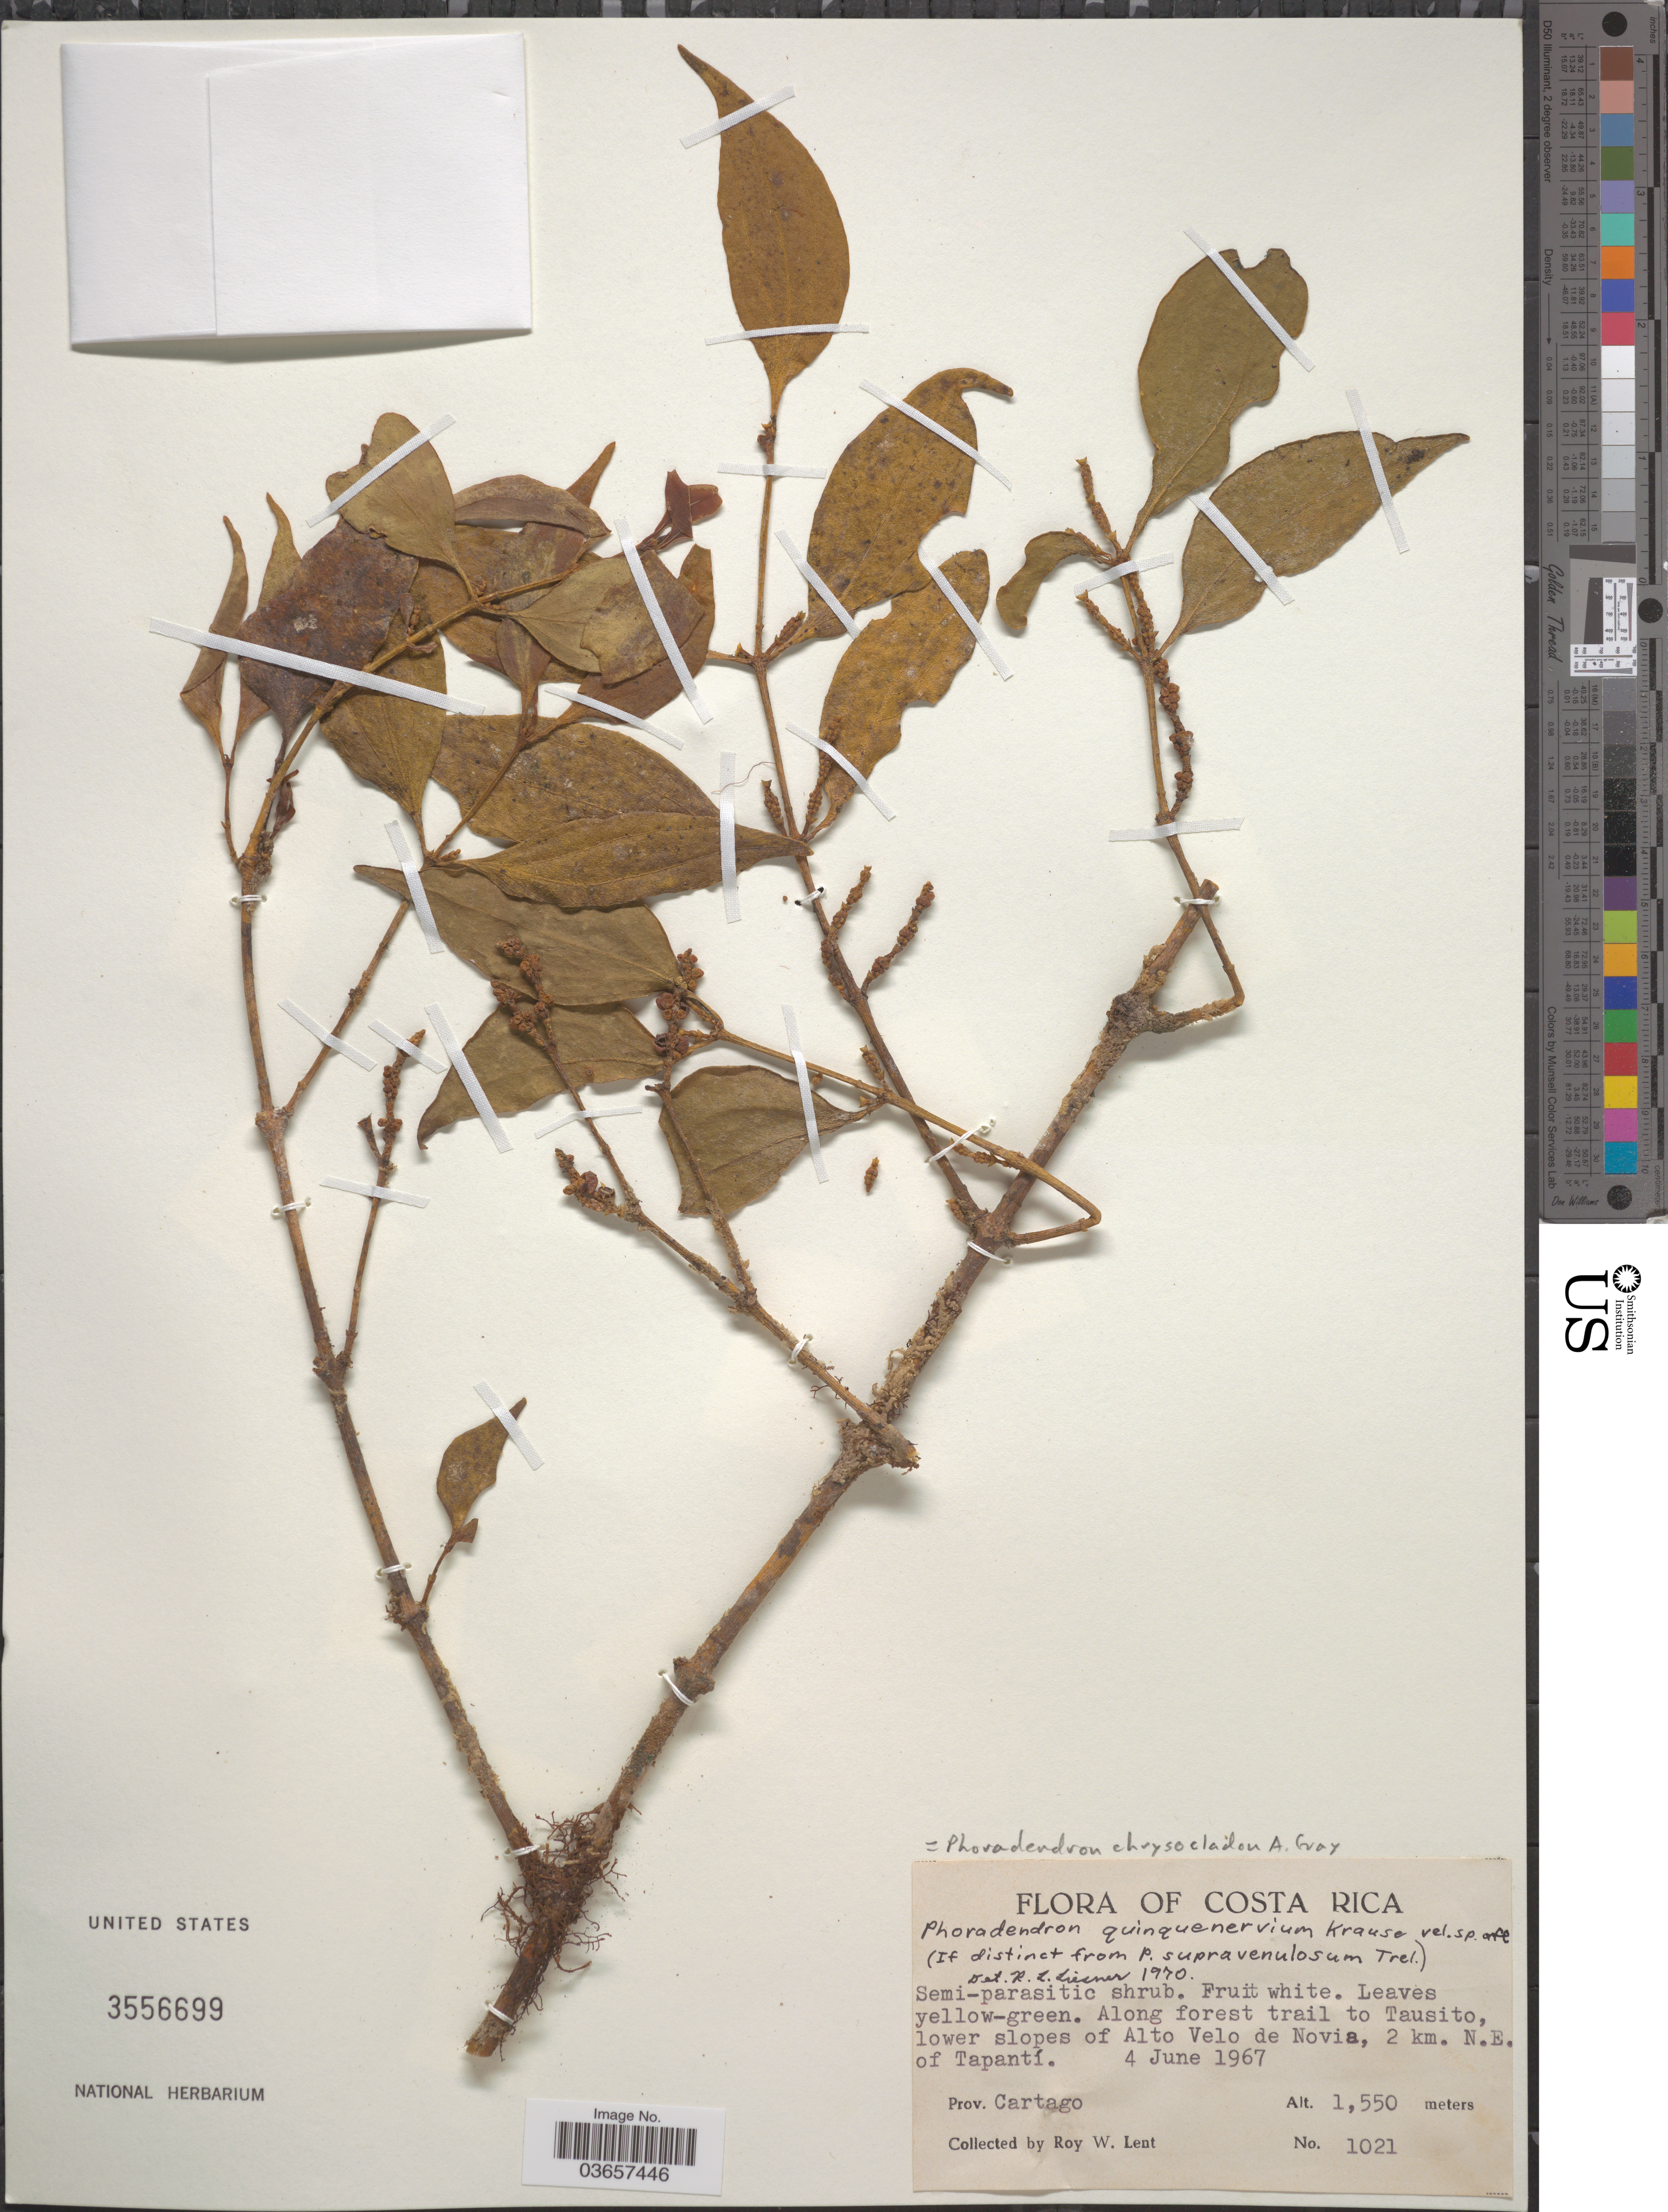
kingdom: Plantae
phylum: Tracheophyta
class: Magnoliopsida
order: Santalales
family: Viscaceae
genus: Phoradendron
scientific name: Phoradendron chrysocladon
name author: A. Gray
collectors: R. W. Lent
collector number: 1021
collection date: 1967-06-04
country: Costa Rica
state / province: Cartago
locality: Along forest trail to Tausito, lower slopes of Alto Velo de Novia, 2 km. N.E. of Tapantí.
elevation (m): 1550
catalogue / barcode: US 3556699